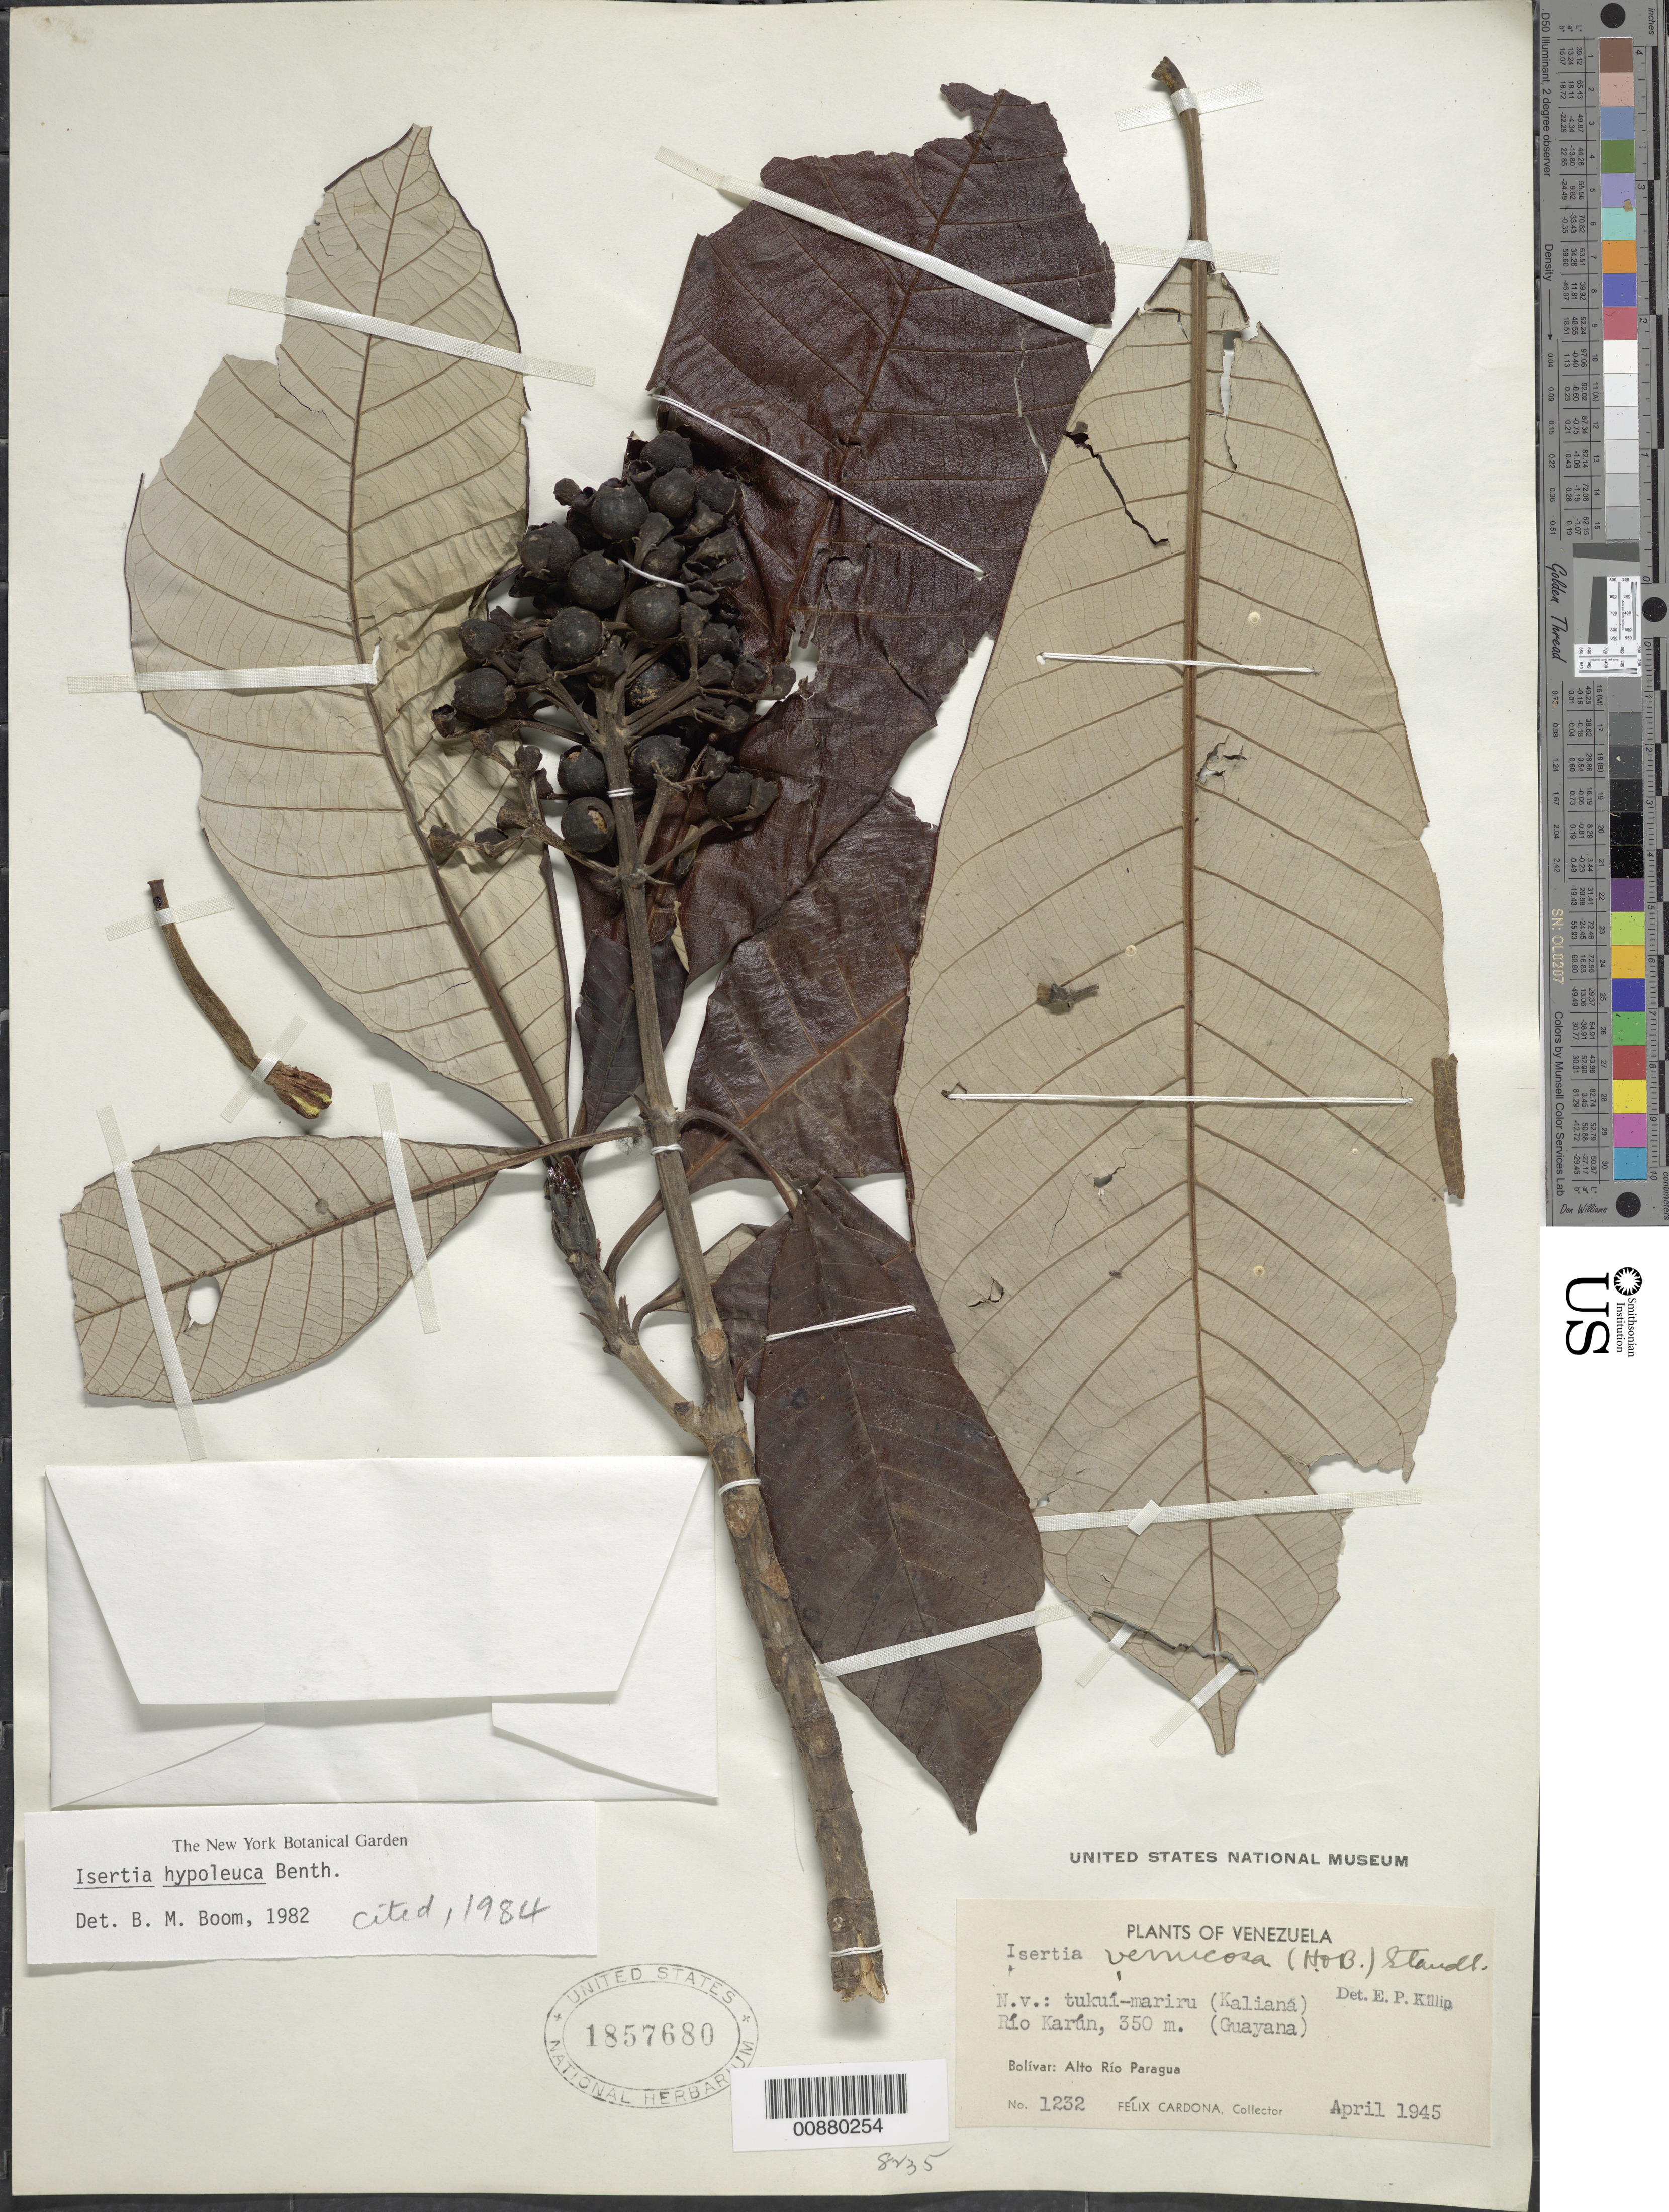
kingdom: Plantae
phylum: Tracheophyta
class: Magnoliopsida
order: Gentianales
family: Rubiaceae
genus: Isertia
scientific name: Isertia hypoleuca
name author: Benth.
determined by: Boom, B. M.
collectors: F. Cardona Puig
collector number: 1232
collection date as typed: Apr-45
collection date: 1945-04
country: Venezuela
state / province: Bolívar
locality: Alto Río Paragua, Río Karún (Guayana)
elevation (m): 350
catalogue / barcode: US 1857680